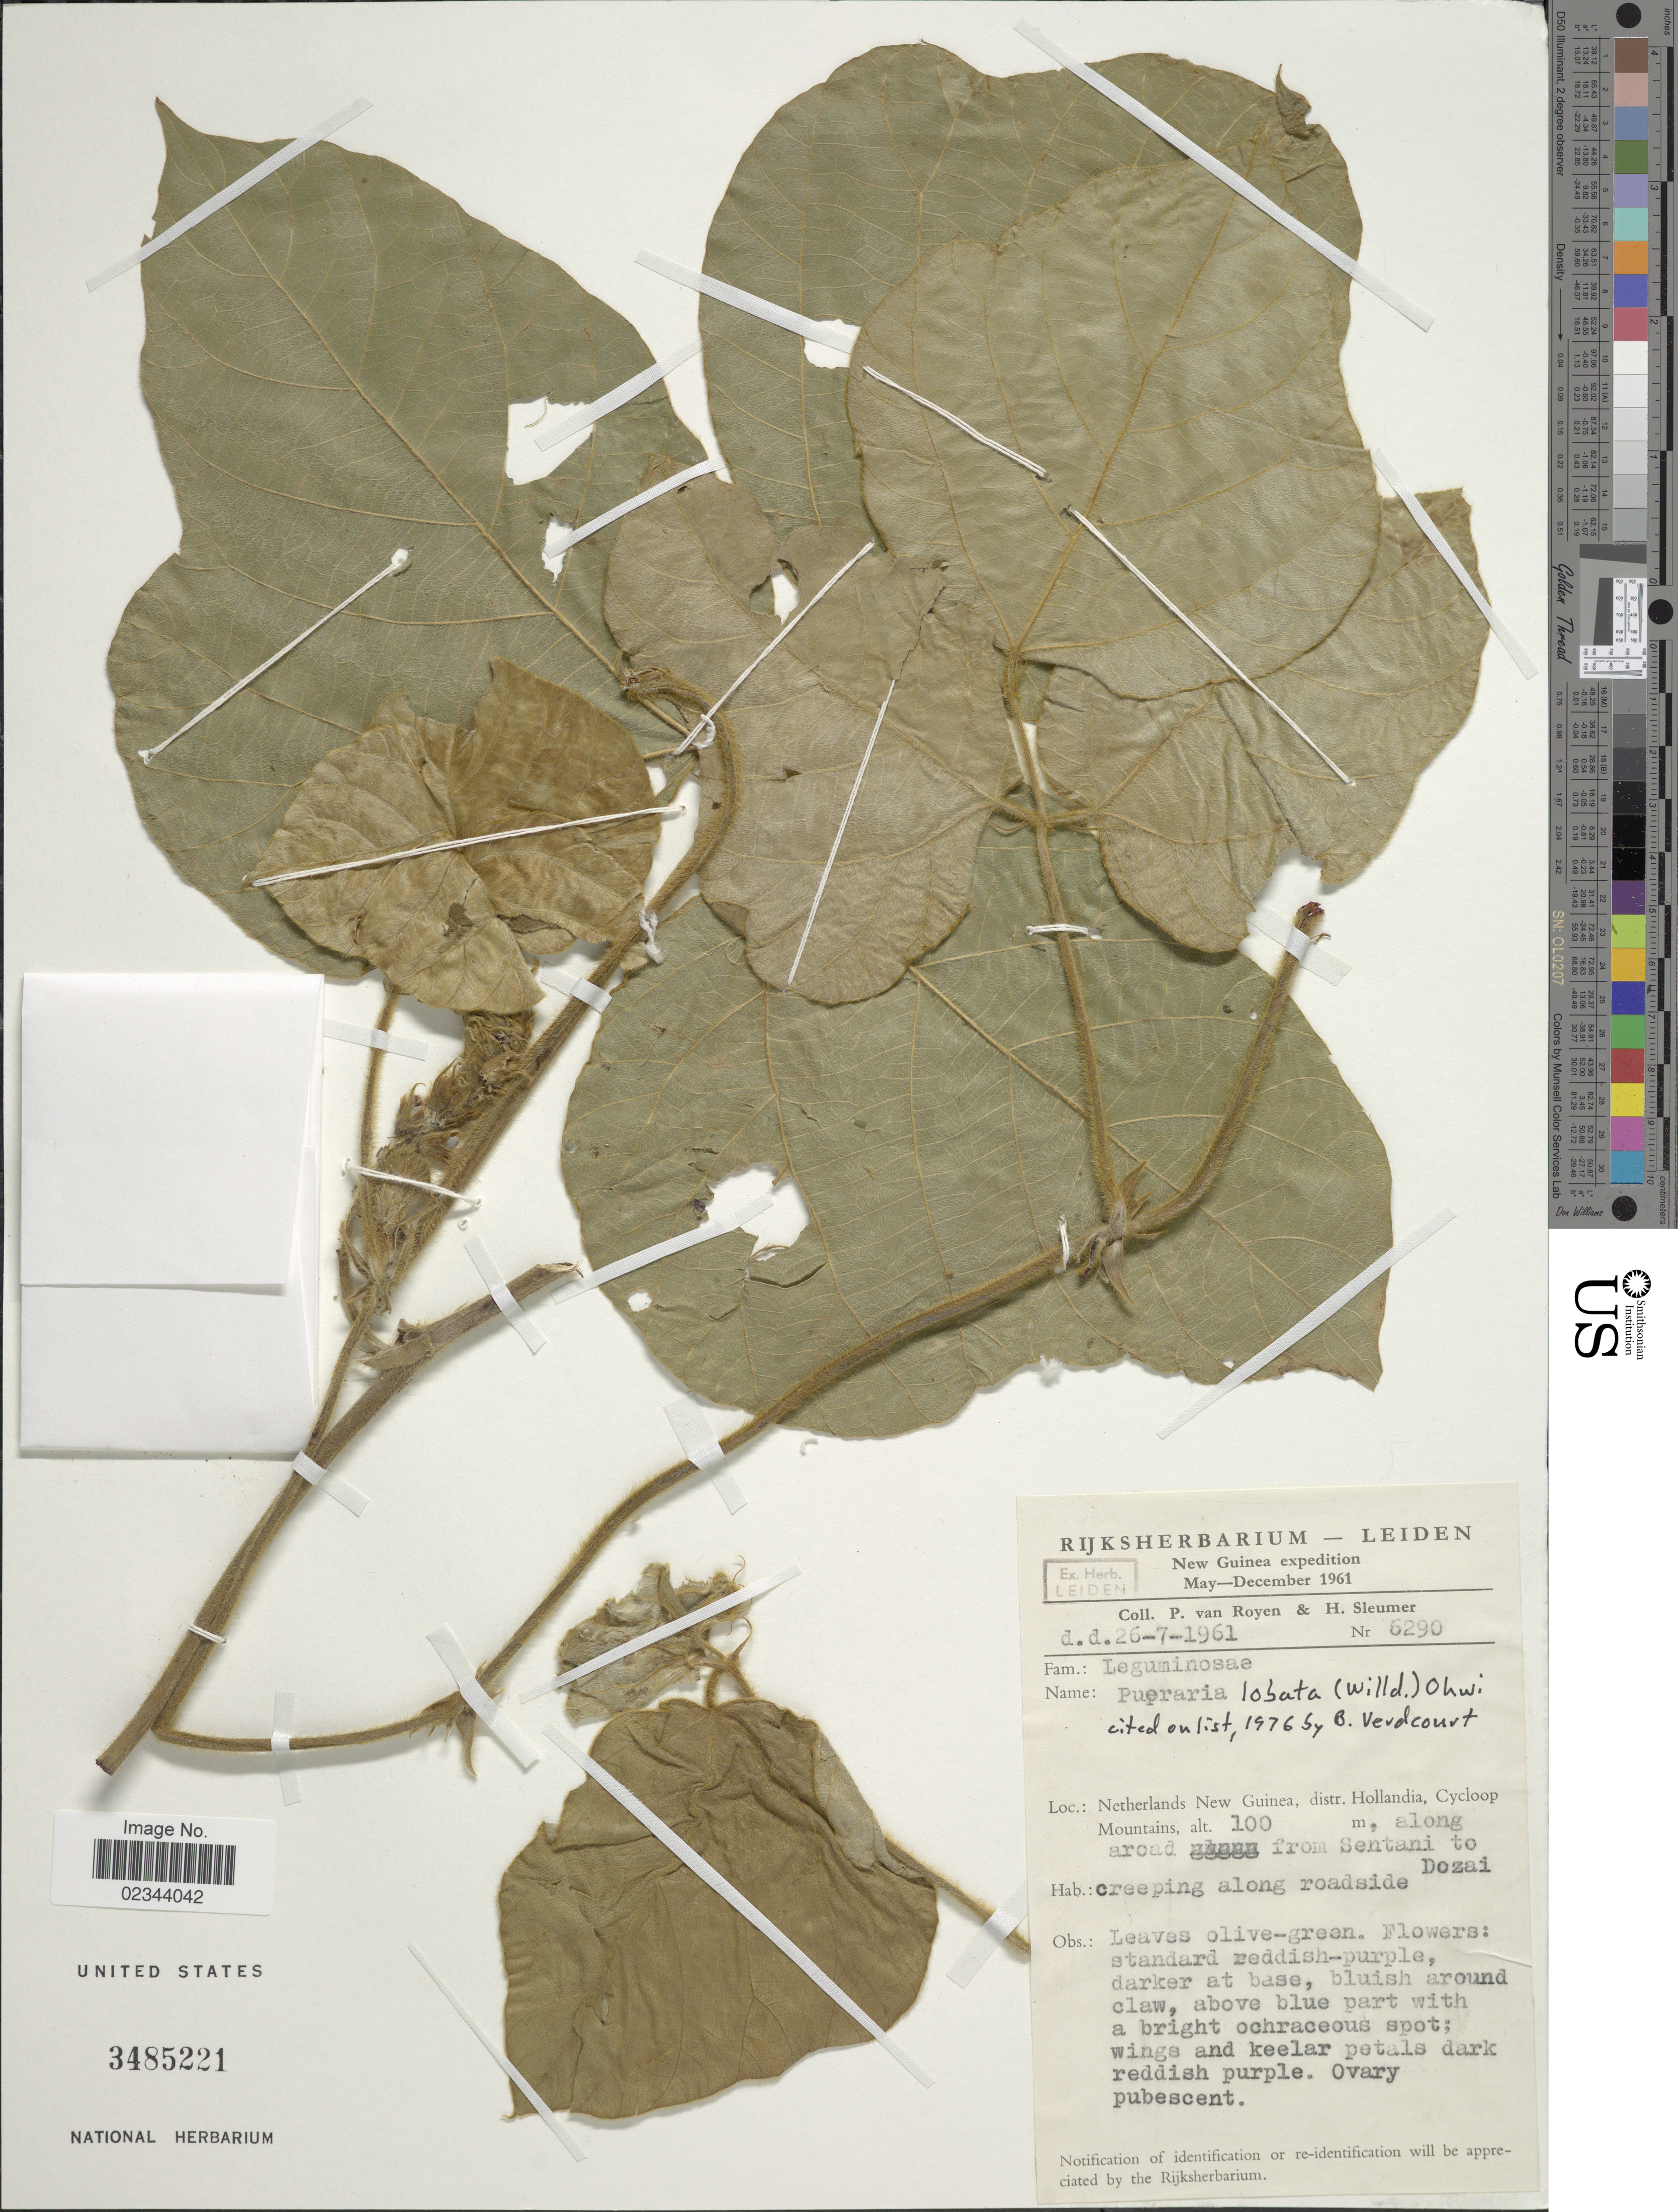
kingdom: Plantae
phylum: Tracheophyta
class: Magnoliopsida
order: Fabales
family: Fabaceae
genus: Pueraria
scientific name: Pueraria lobata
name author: (Willd.) Ohwi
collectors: P. van Royen & H. O. Sleumer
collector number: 6290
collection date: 1961-07-26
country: Indonesia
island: New Guinea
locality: New Guinea. Netherlands New Guinea, distr. Hollandia, Cycloop Mountains along aroad from Sentani to Dozai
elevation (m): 100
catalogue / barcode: US 3485221